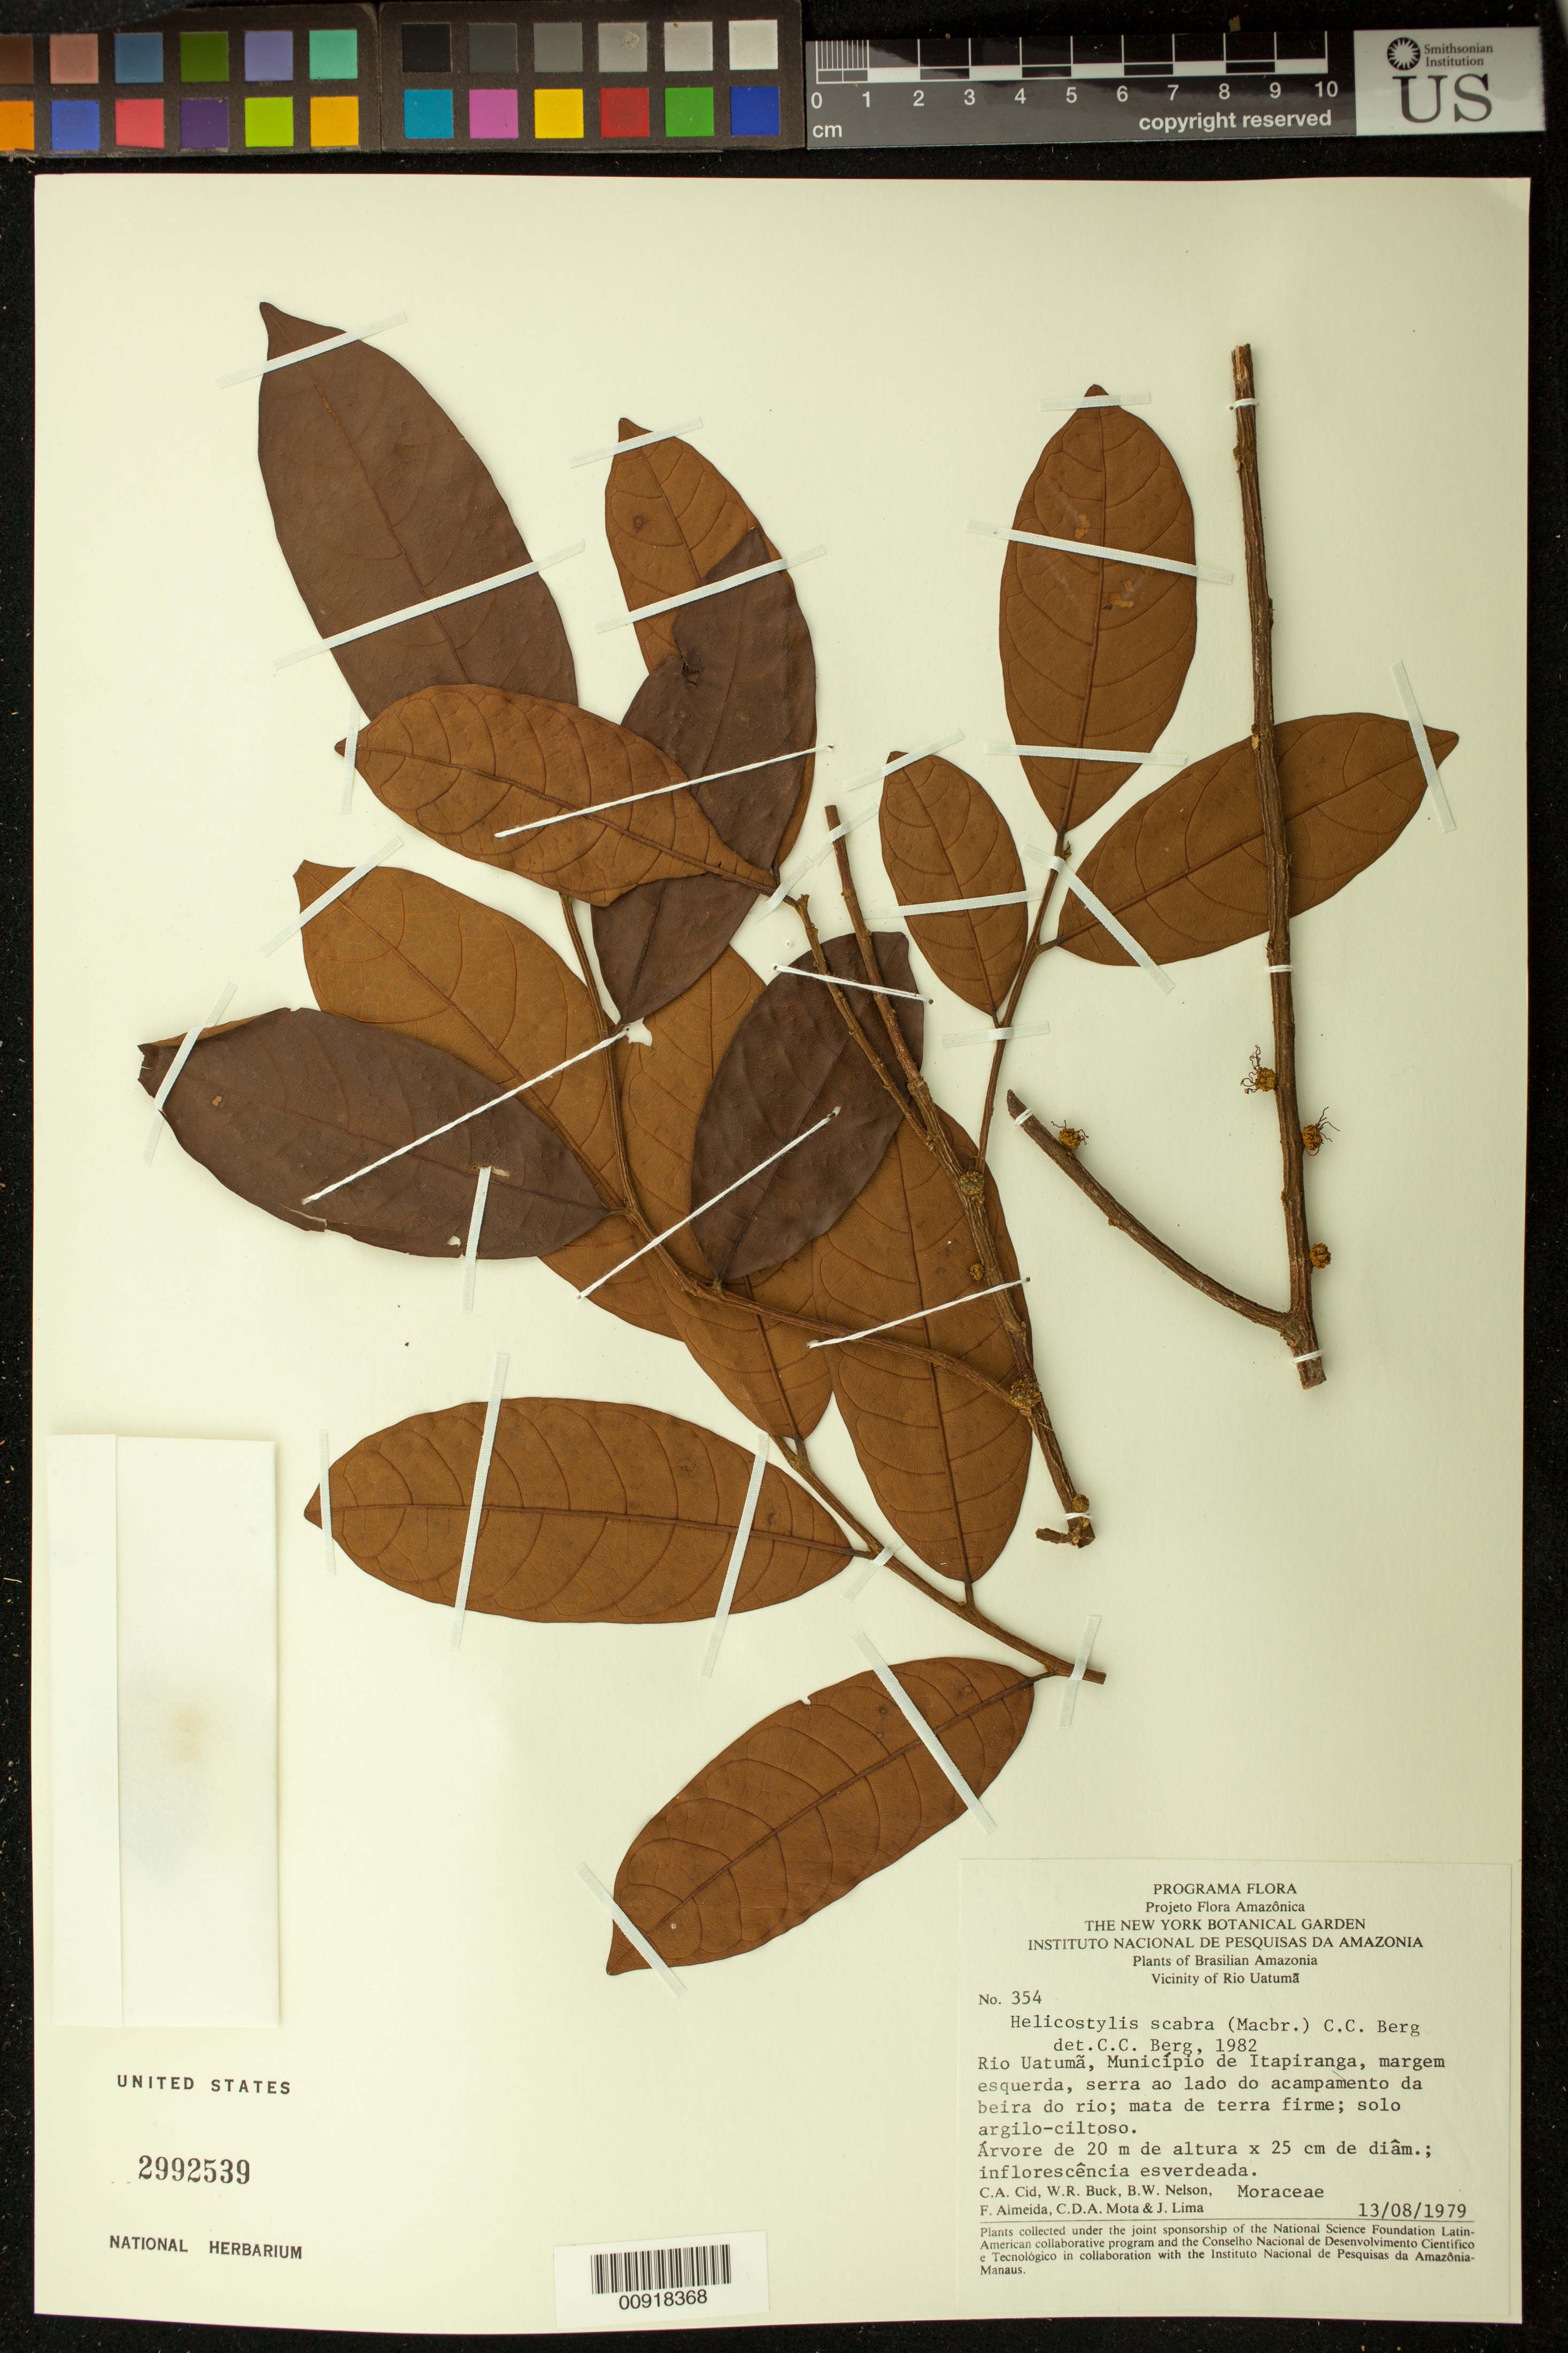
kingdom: Plantae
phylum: Tracheophyta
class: Magnoliopsida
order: Rosales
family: Moraceae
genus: Helicostylis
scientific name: Helicostylis scabra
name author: (J.F. Macbr.) C.C. Berg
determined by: Berg, C. C.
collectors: C. A. Cid Ferreira, W. R. Buck, B. W. Nelson, F. Almeda, C. D. A. Mota & J. Lima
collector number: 354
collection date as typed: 13-Aug-79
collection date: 1979-08-13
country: Brazil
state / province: Amazonas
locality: Mun. de Itapiranga, Río Uatuma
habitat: Margem esquerda, serra ao lado do acampamento da beira do río; mata de terra firme; solo argilo-ciltoso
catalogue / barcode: US 2992539